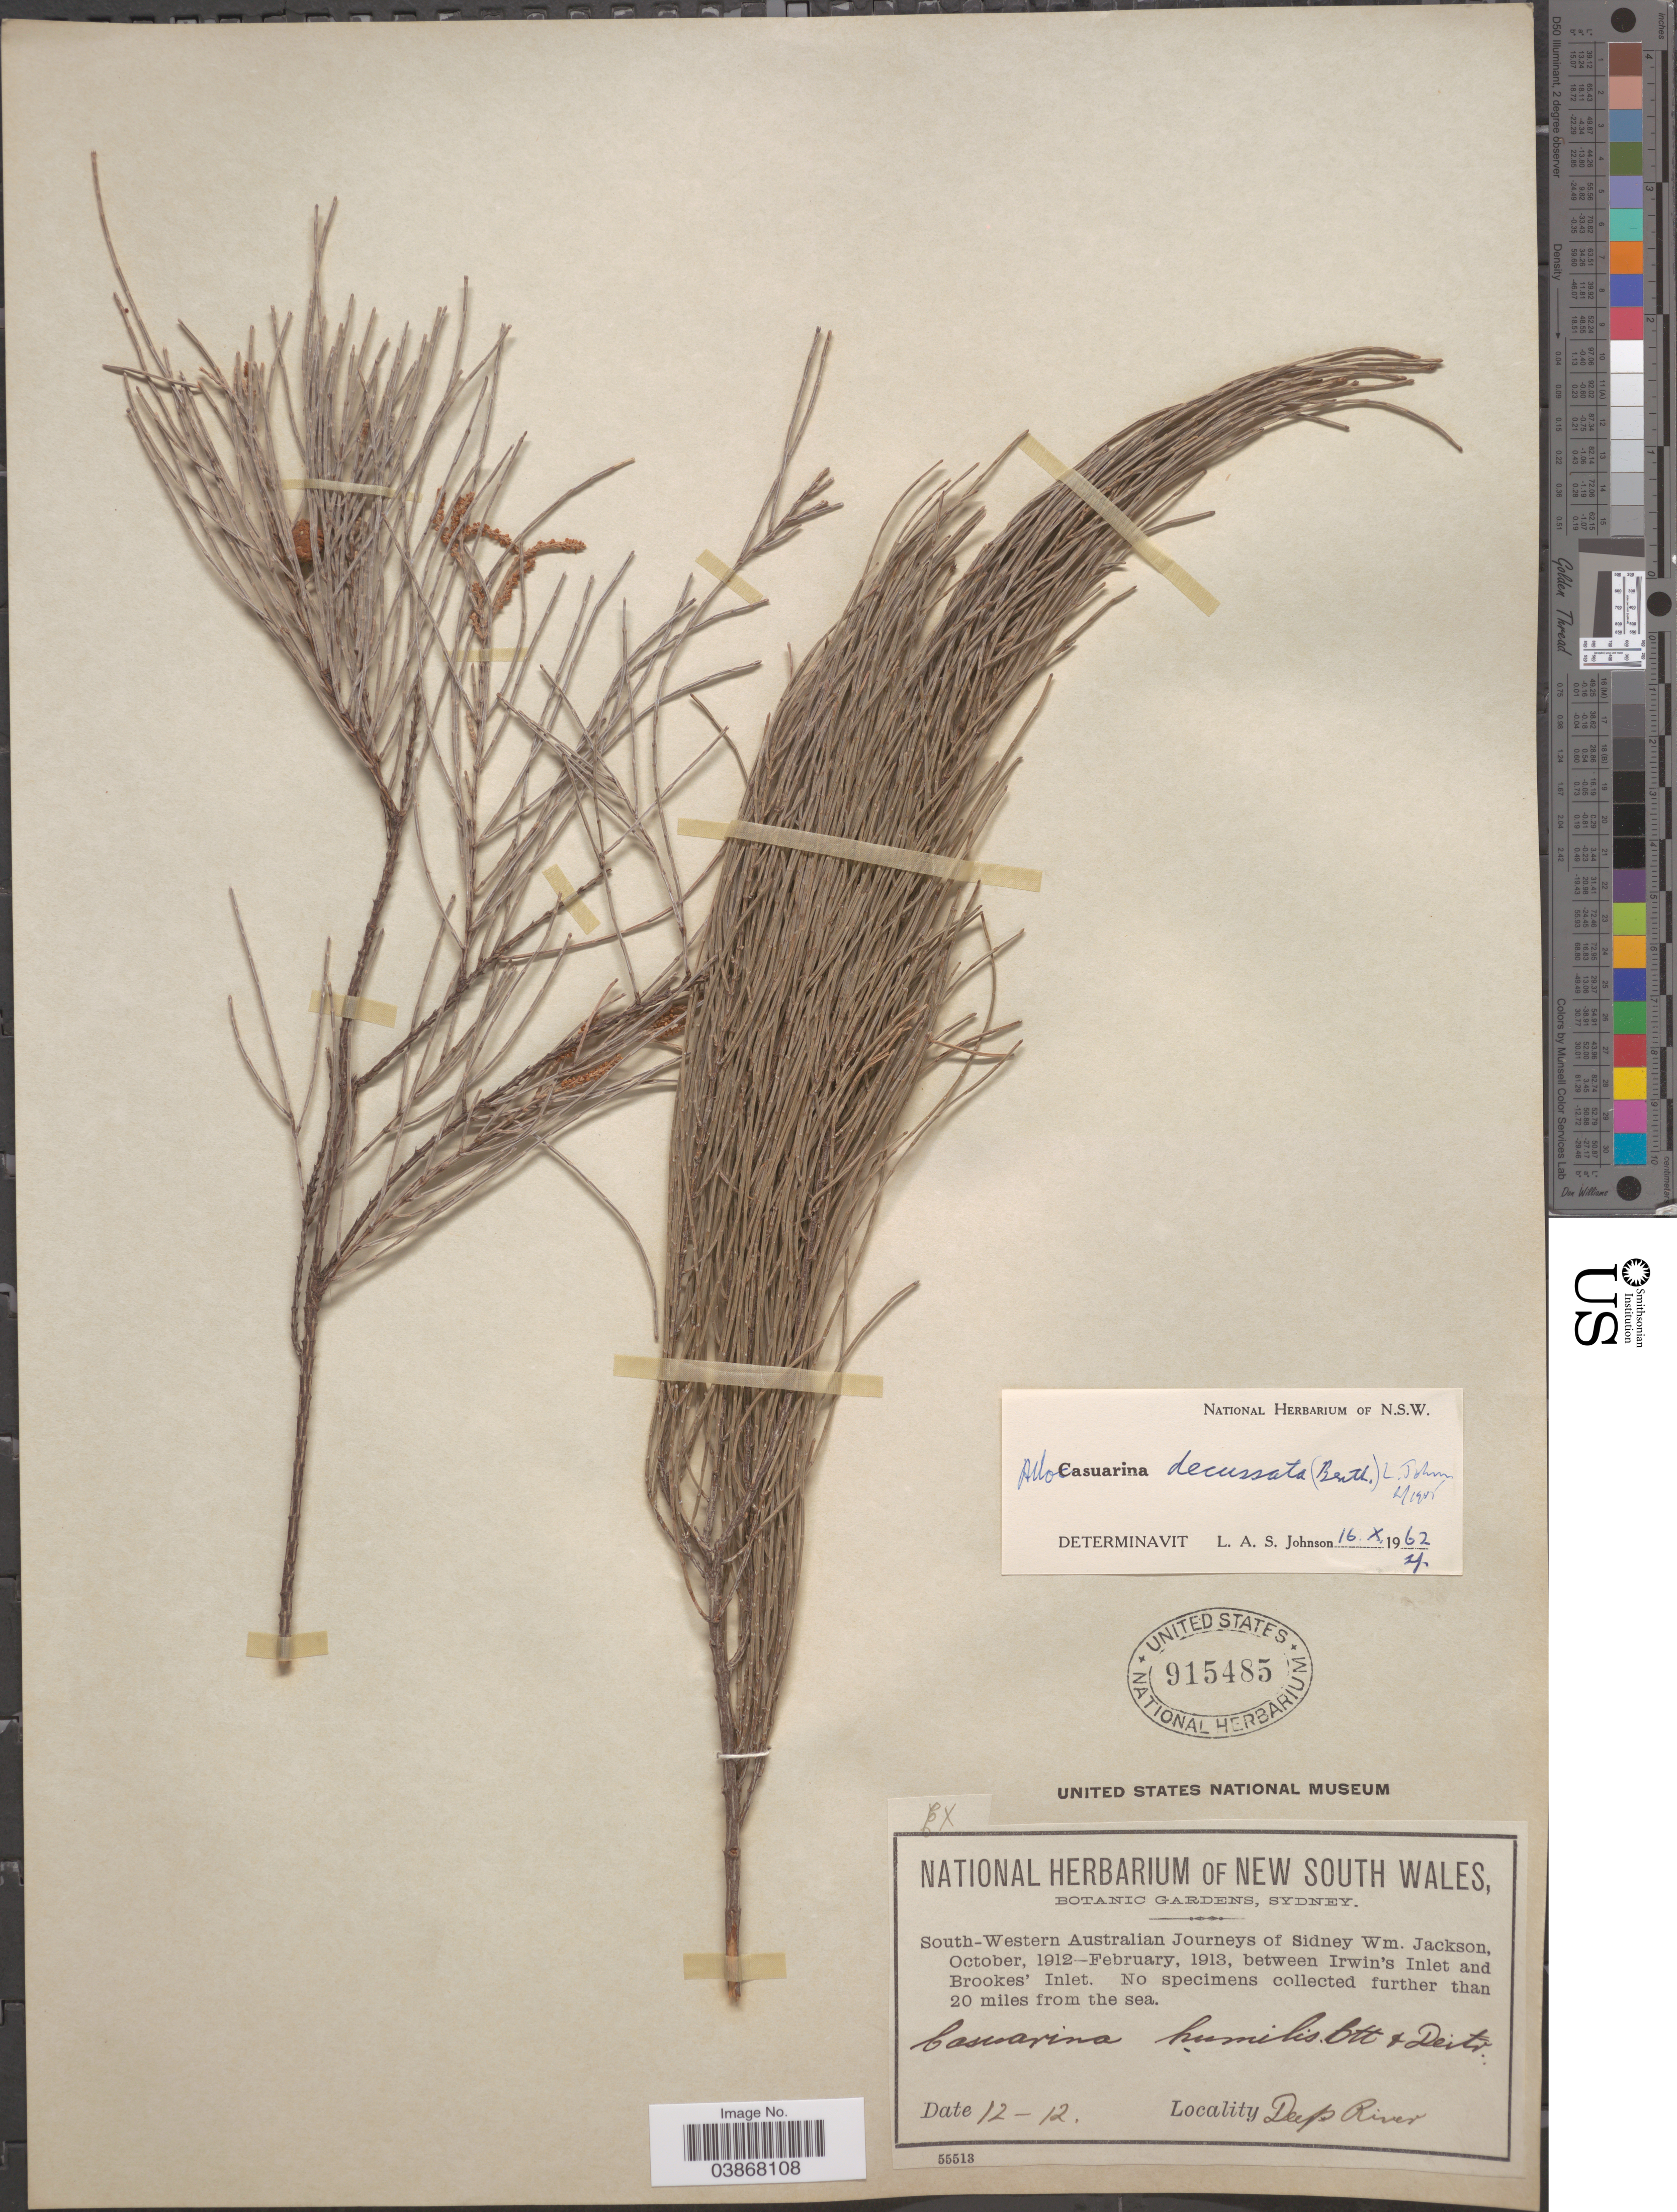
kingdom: Plantae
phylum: Tracheophyta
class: Magnoliopsida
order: Fagales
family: Casuarinaceae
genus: Allocasuarina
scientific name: Allocasuarina decussata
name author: (Benth.) L.A.S. Johnson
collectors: Jackson, S. W.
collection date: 1912-12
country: Australia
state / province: Western Australia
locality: South-Western Australian. Between Irwin's Inlet and Brookes' Inlet. Deep River.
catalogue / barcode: US 915485